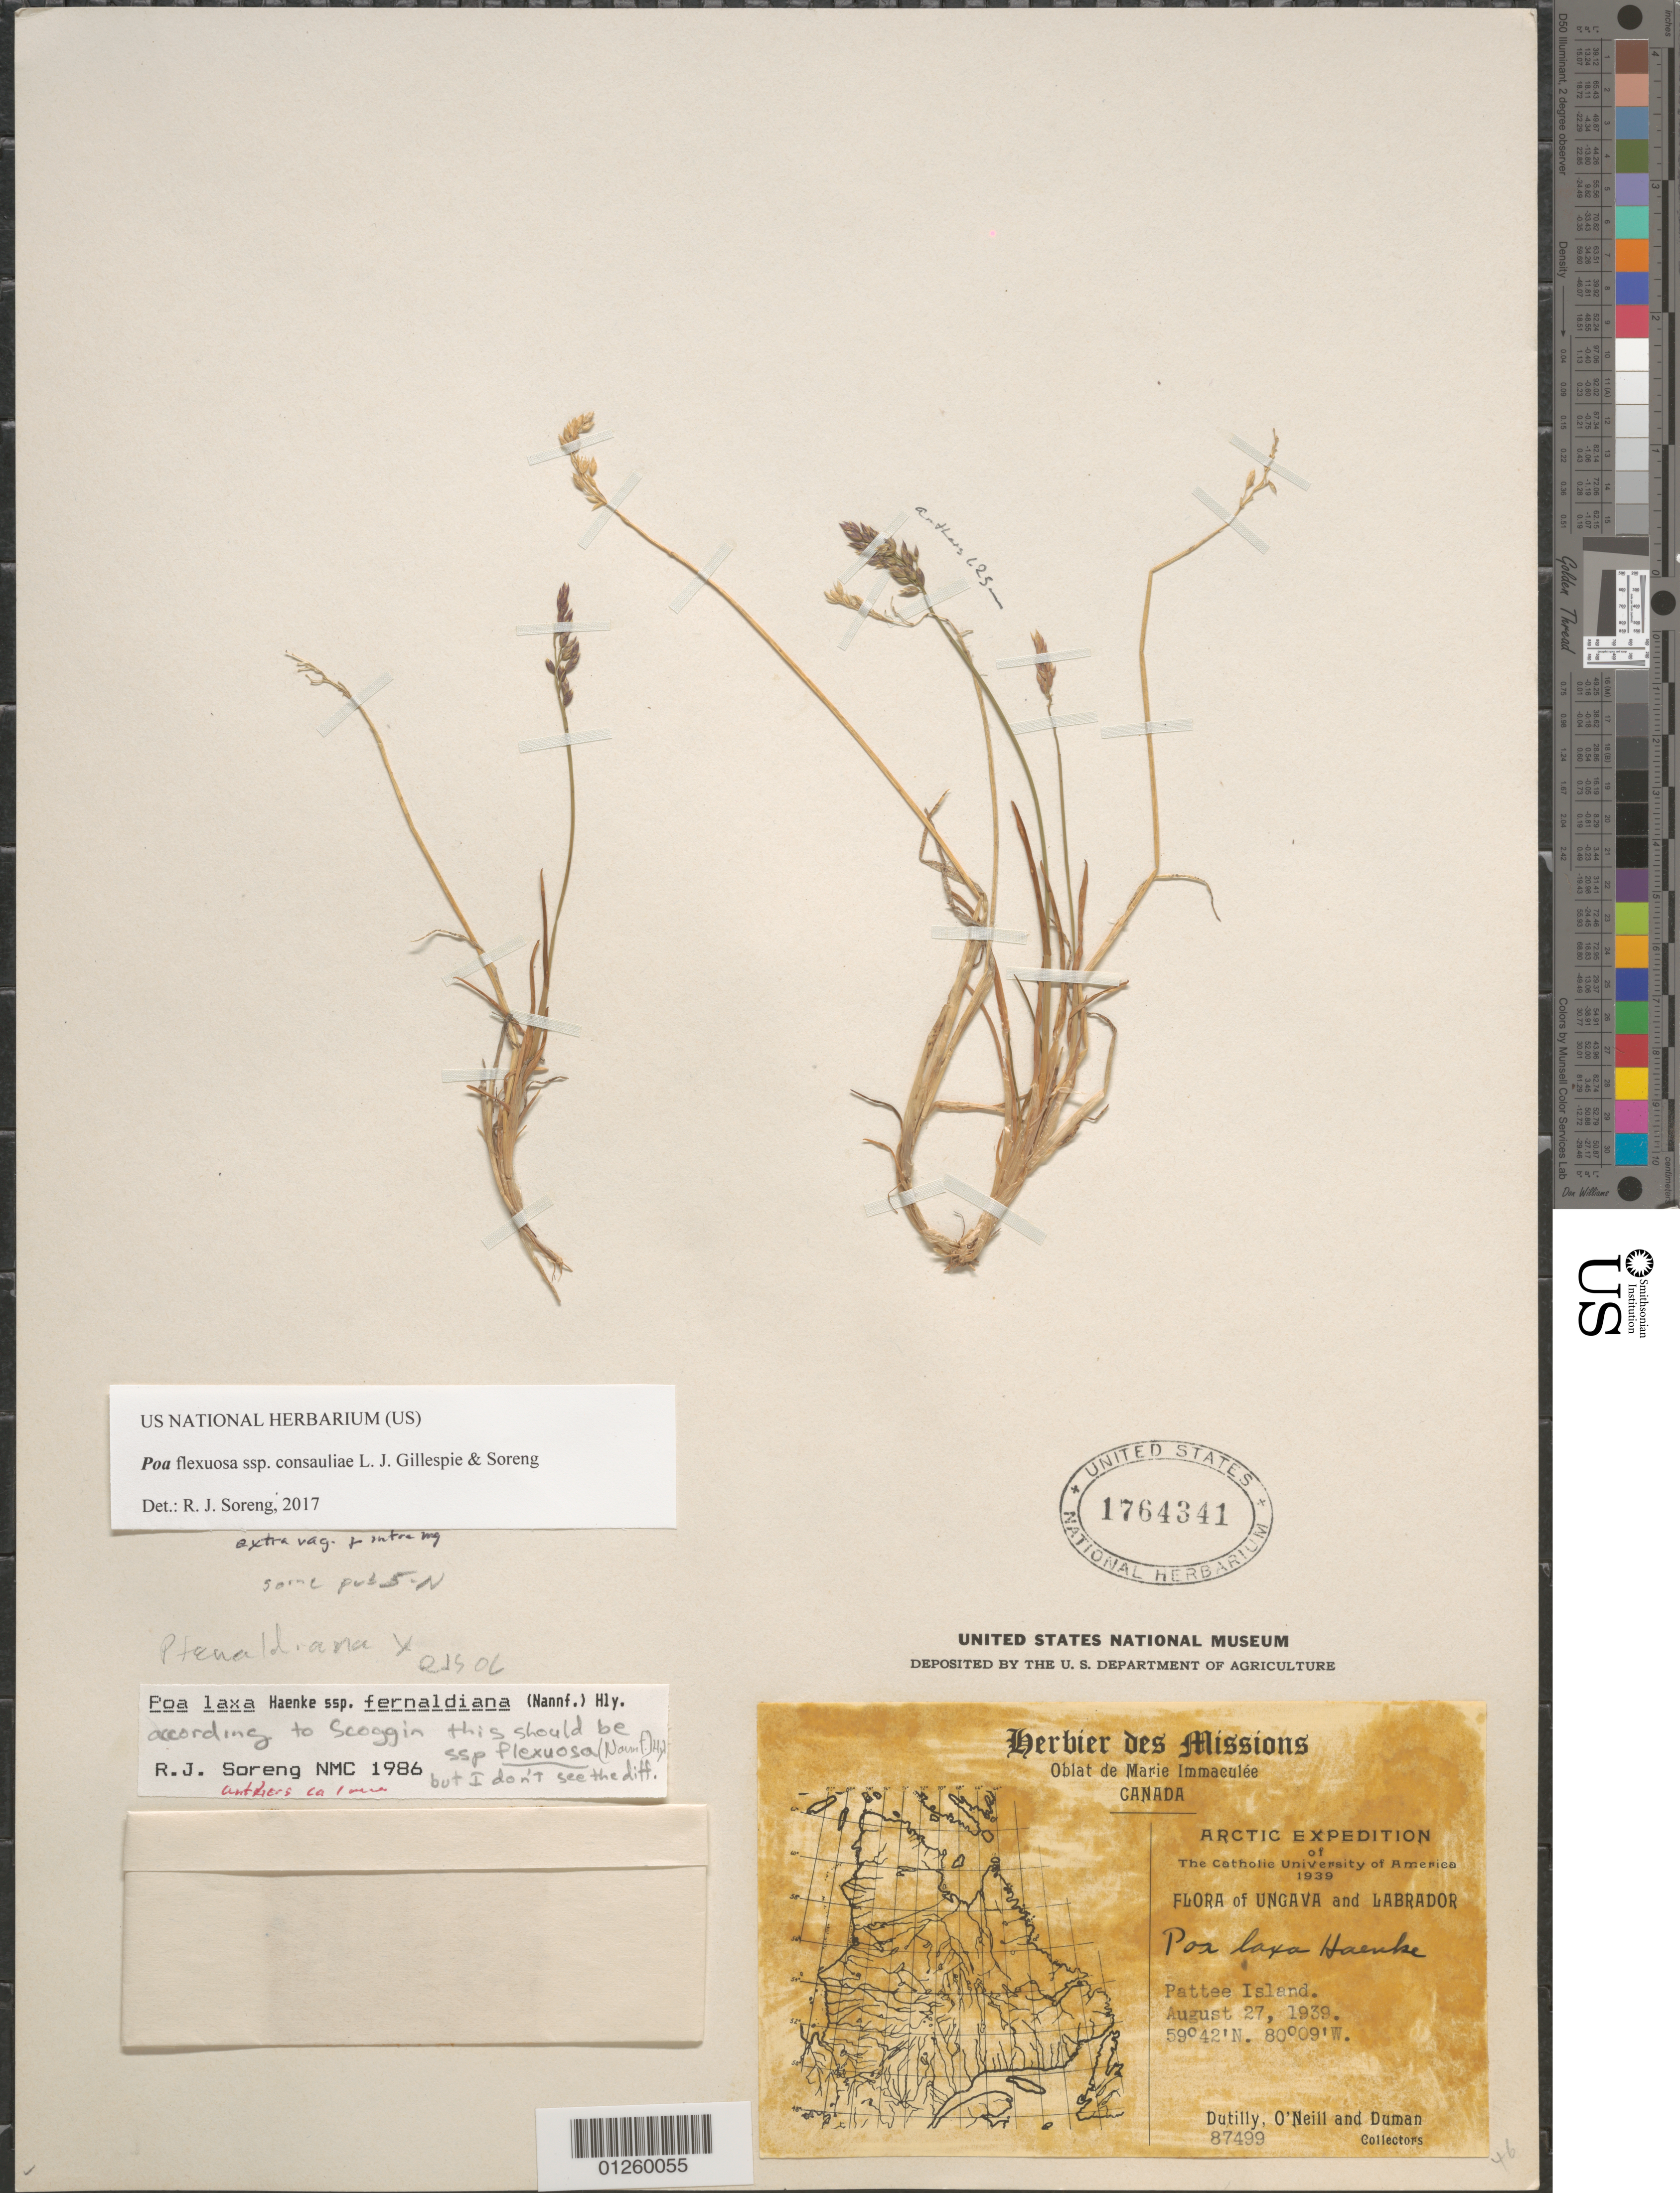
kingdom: Plantae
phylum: Tracheophyta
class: Liliopsida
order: Poales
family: Poaceae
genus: Poa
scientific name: Poa flexuosa Sm. subsp. consauliae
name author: L.J. Gillespie & Soreng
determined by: Soreng, Robert J., Research Associate (BOT), Smithsonian Institution - National Museum of Natural History (UNITED STATES)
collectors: A. Dutilly, H. O'Neill & M. Duman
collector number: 87499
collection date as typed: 1939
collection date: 1939-08-27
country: Canada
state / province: Nunavut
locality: Ungava and Labrador, Pattee Island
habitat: Arctic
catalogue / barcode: US 1764341